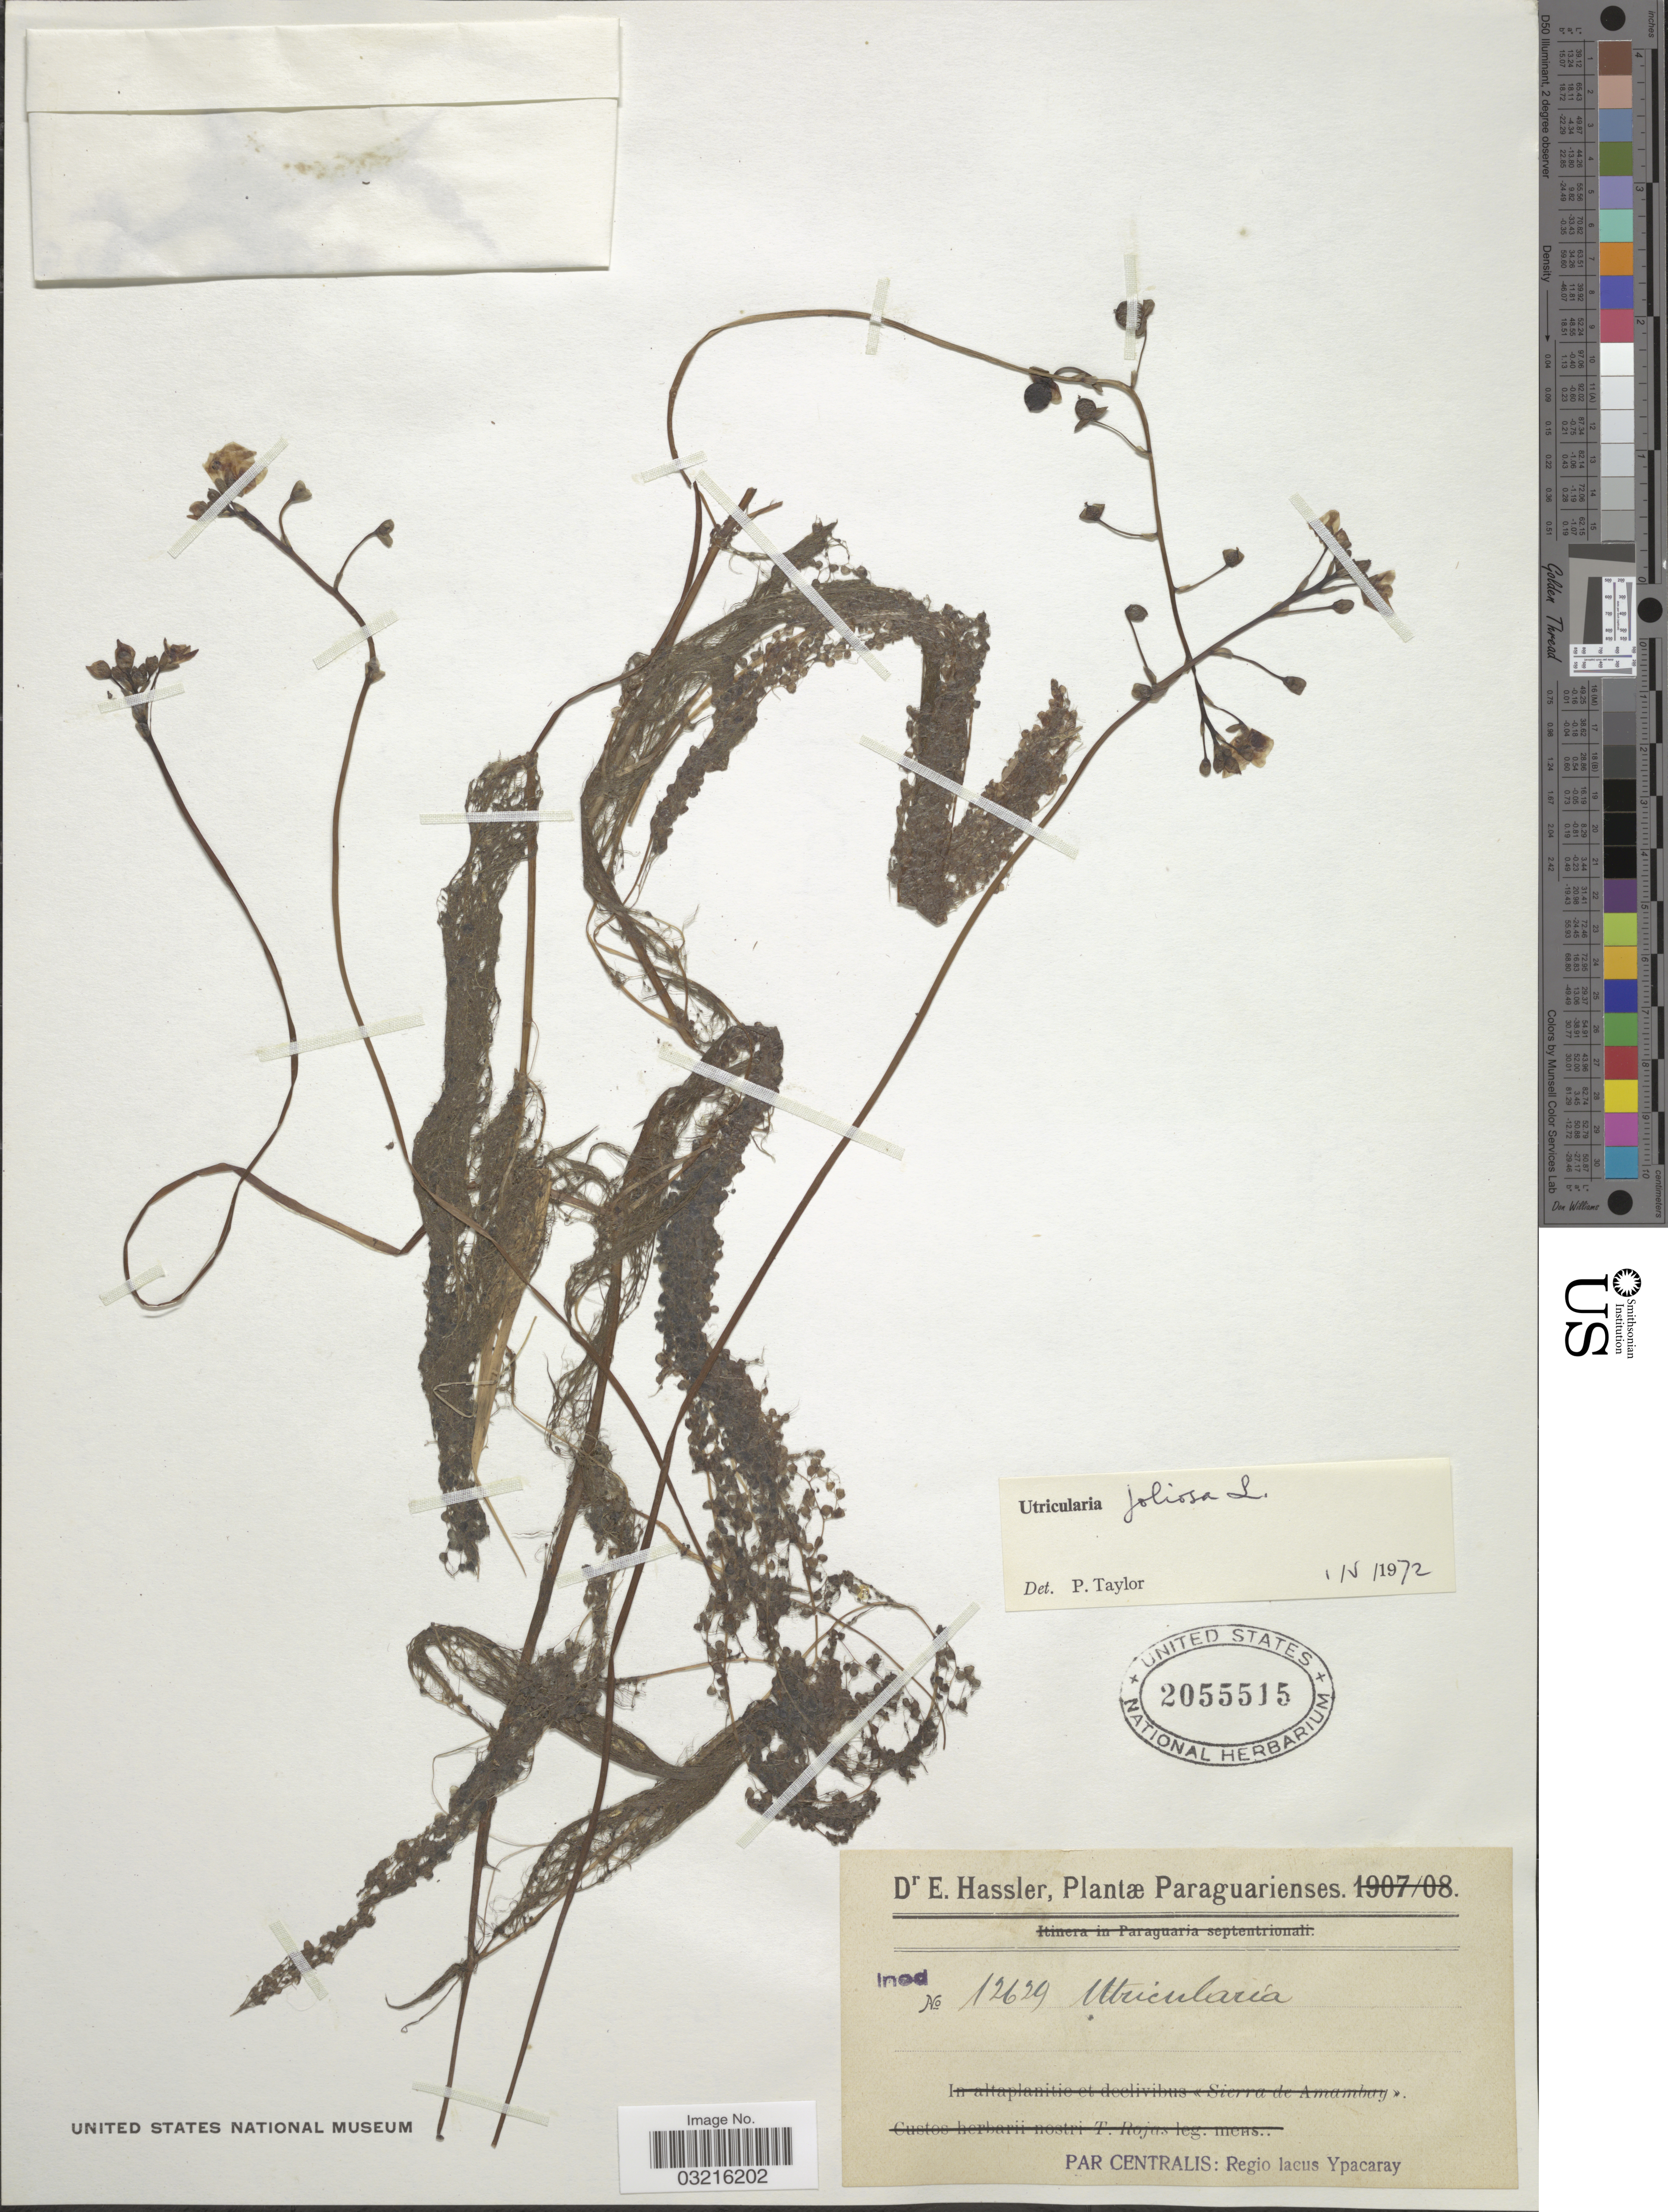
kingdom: Plantae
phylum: Tracheophyta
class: Magnoliopsida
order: Lamiales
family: Lentibulariaceae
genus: Utricularia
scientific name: Utricularia foliosa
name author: L.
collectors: E. Hassler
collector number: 12629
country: Paraguay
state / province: Central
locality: Par Centralis: Regio lacus Ypacaray.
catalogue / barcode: US 2055515